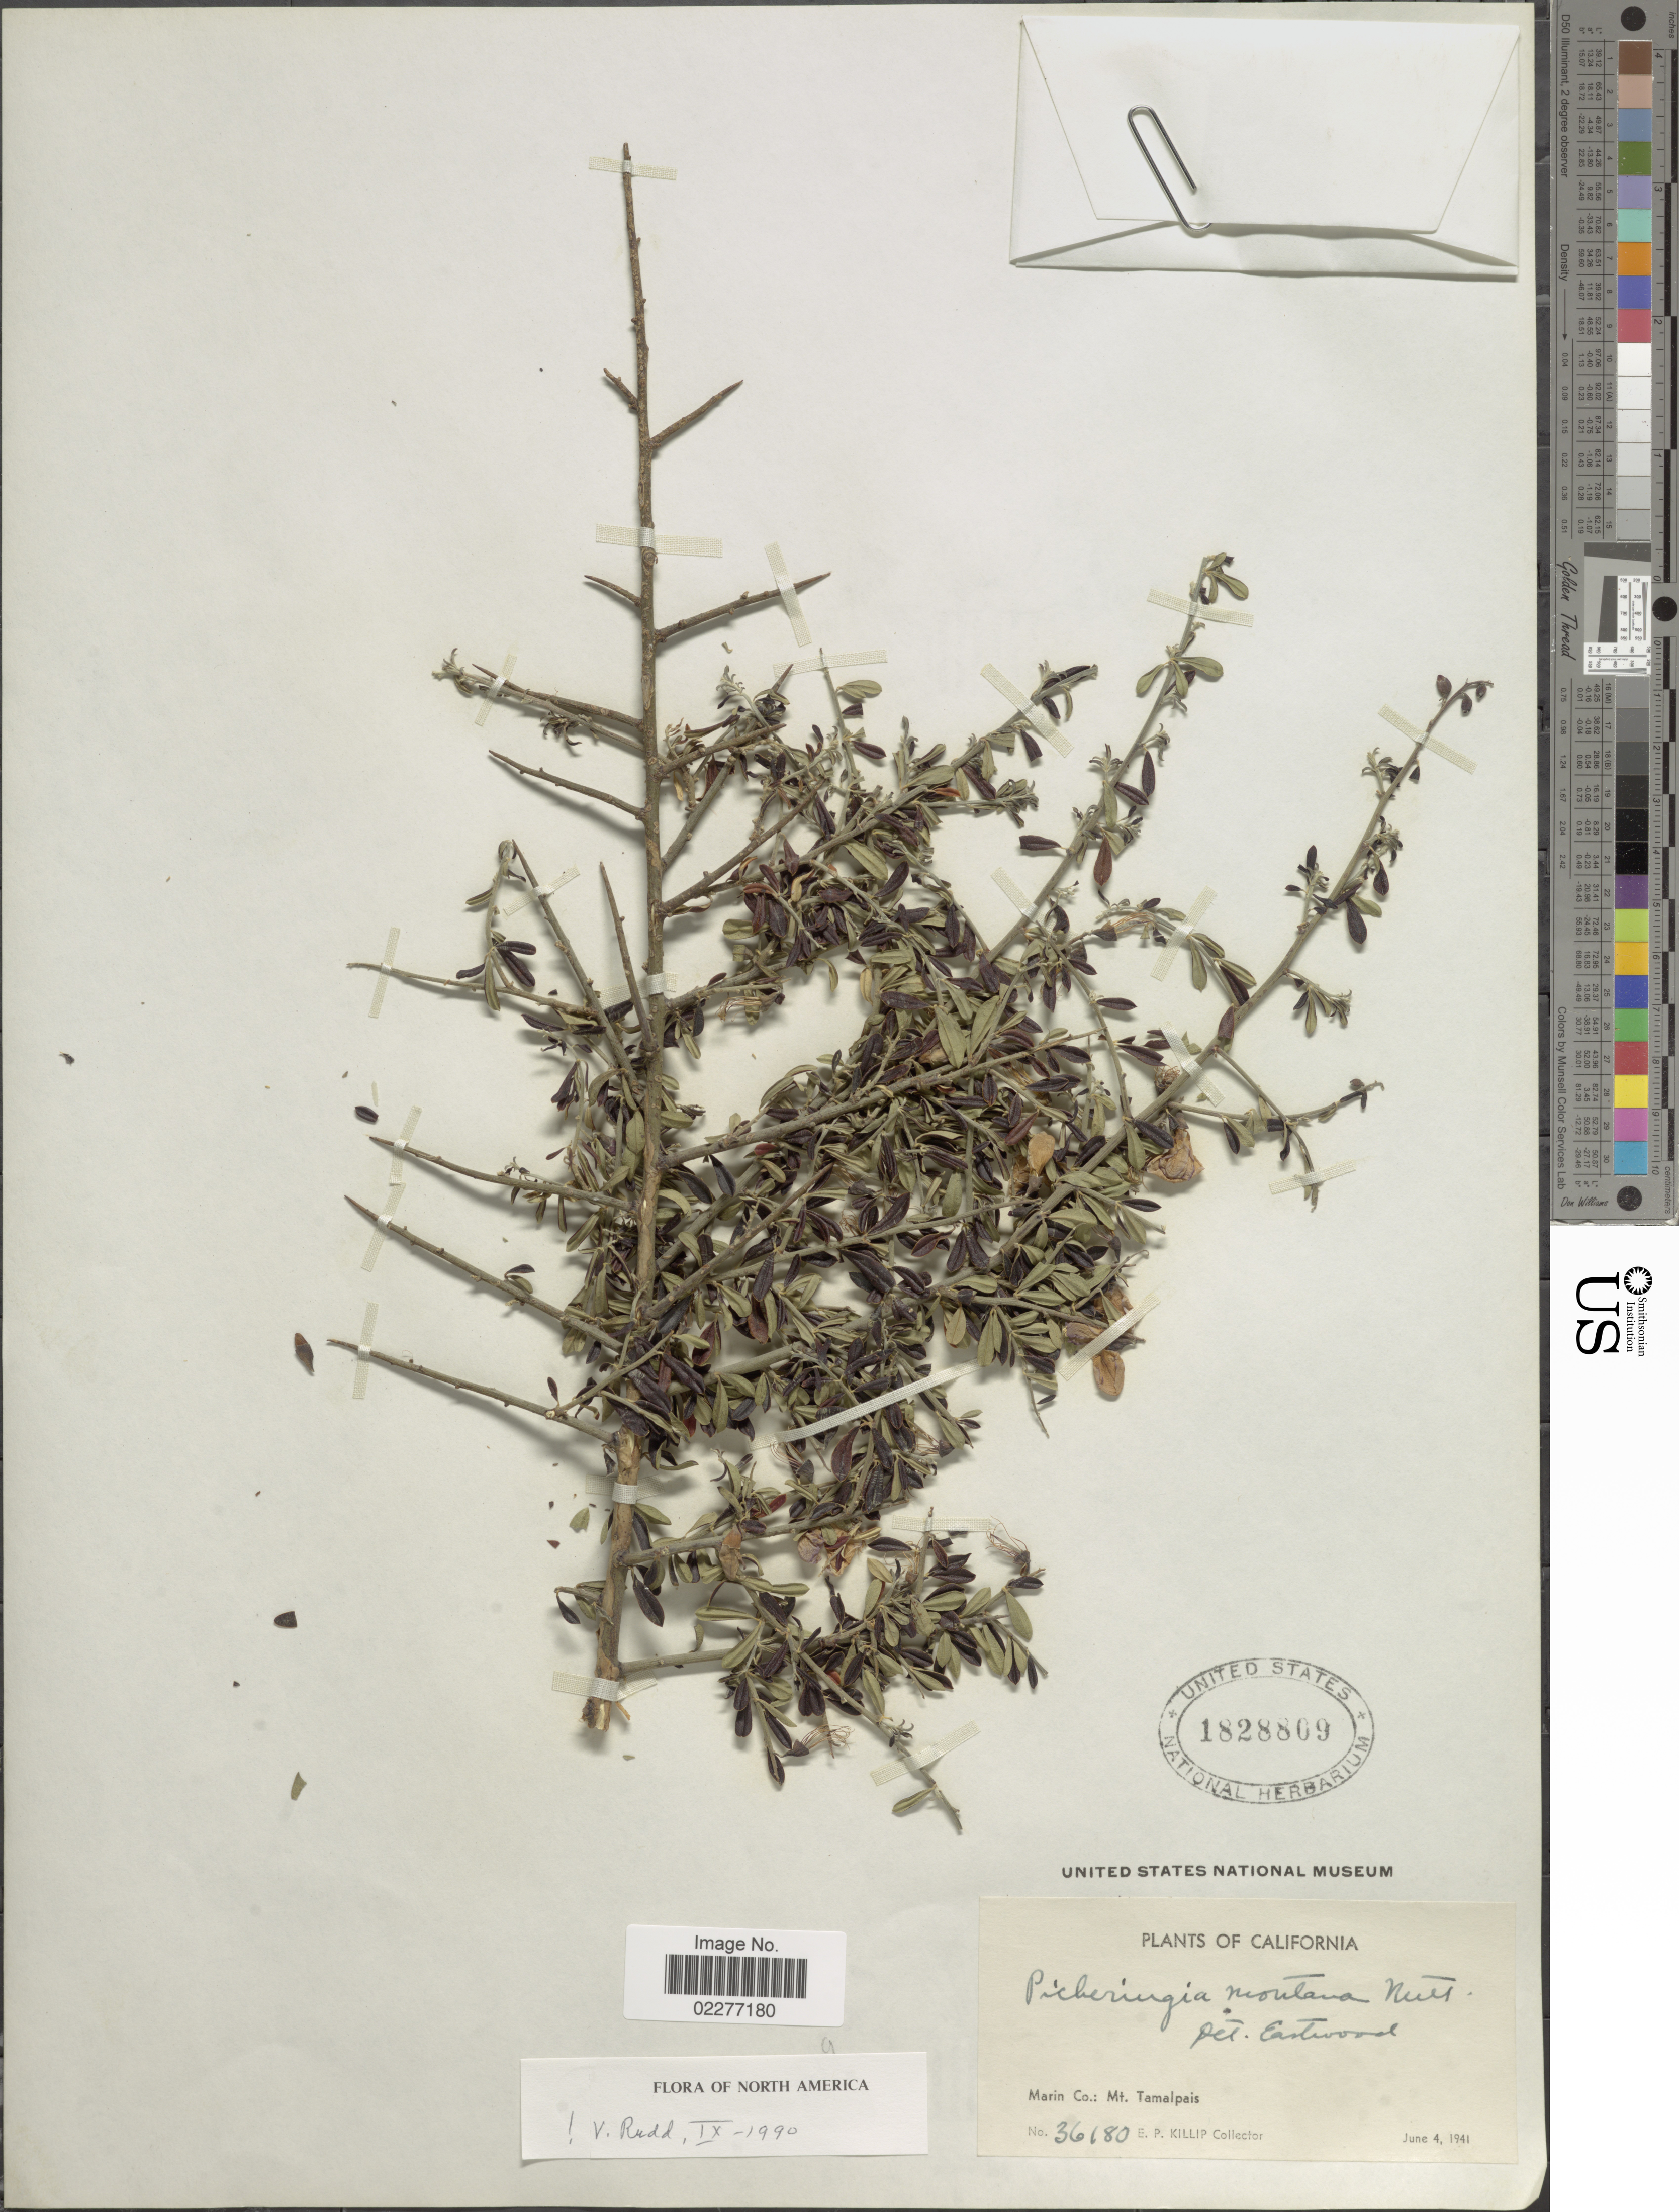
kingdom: Plantae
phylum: Tracheophyta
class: Magnoliopsida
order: Fabales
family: Fabaceae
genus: Pickeringia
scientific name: Pickeringia montana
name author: Nutt. ex Torr. & A. Gray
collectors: E. P. Killip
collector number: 36180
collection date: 1941-06-04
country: United States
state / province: California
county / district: Marin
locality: Marin Co: Mt Tamalpais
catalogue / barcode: US 1828809